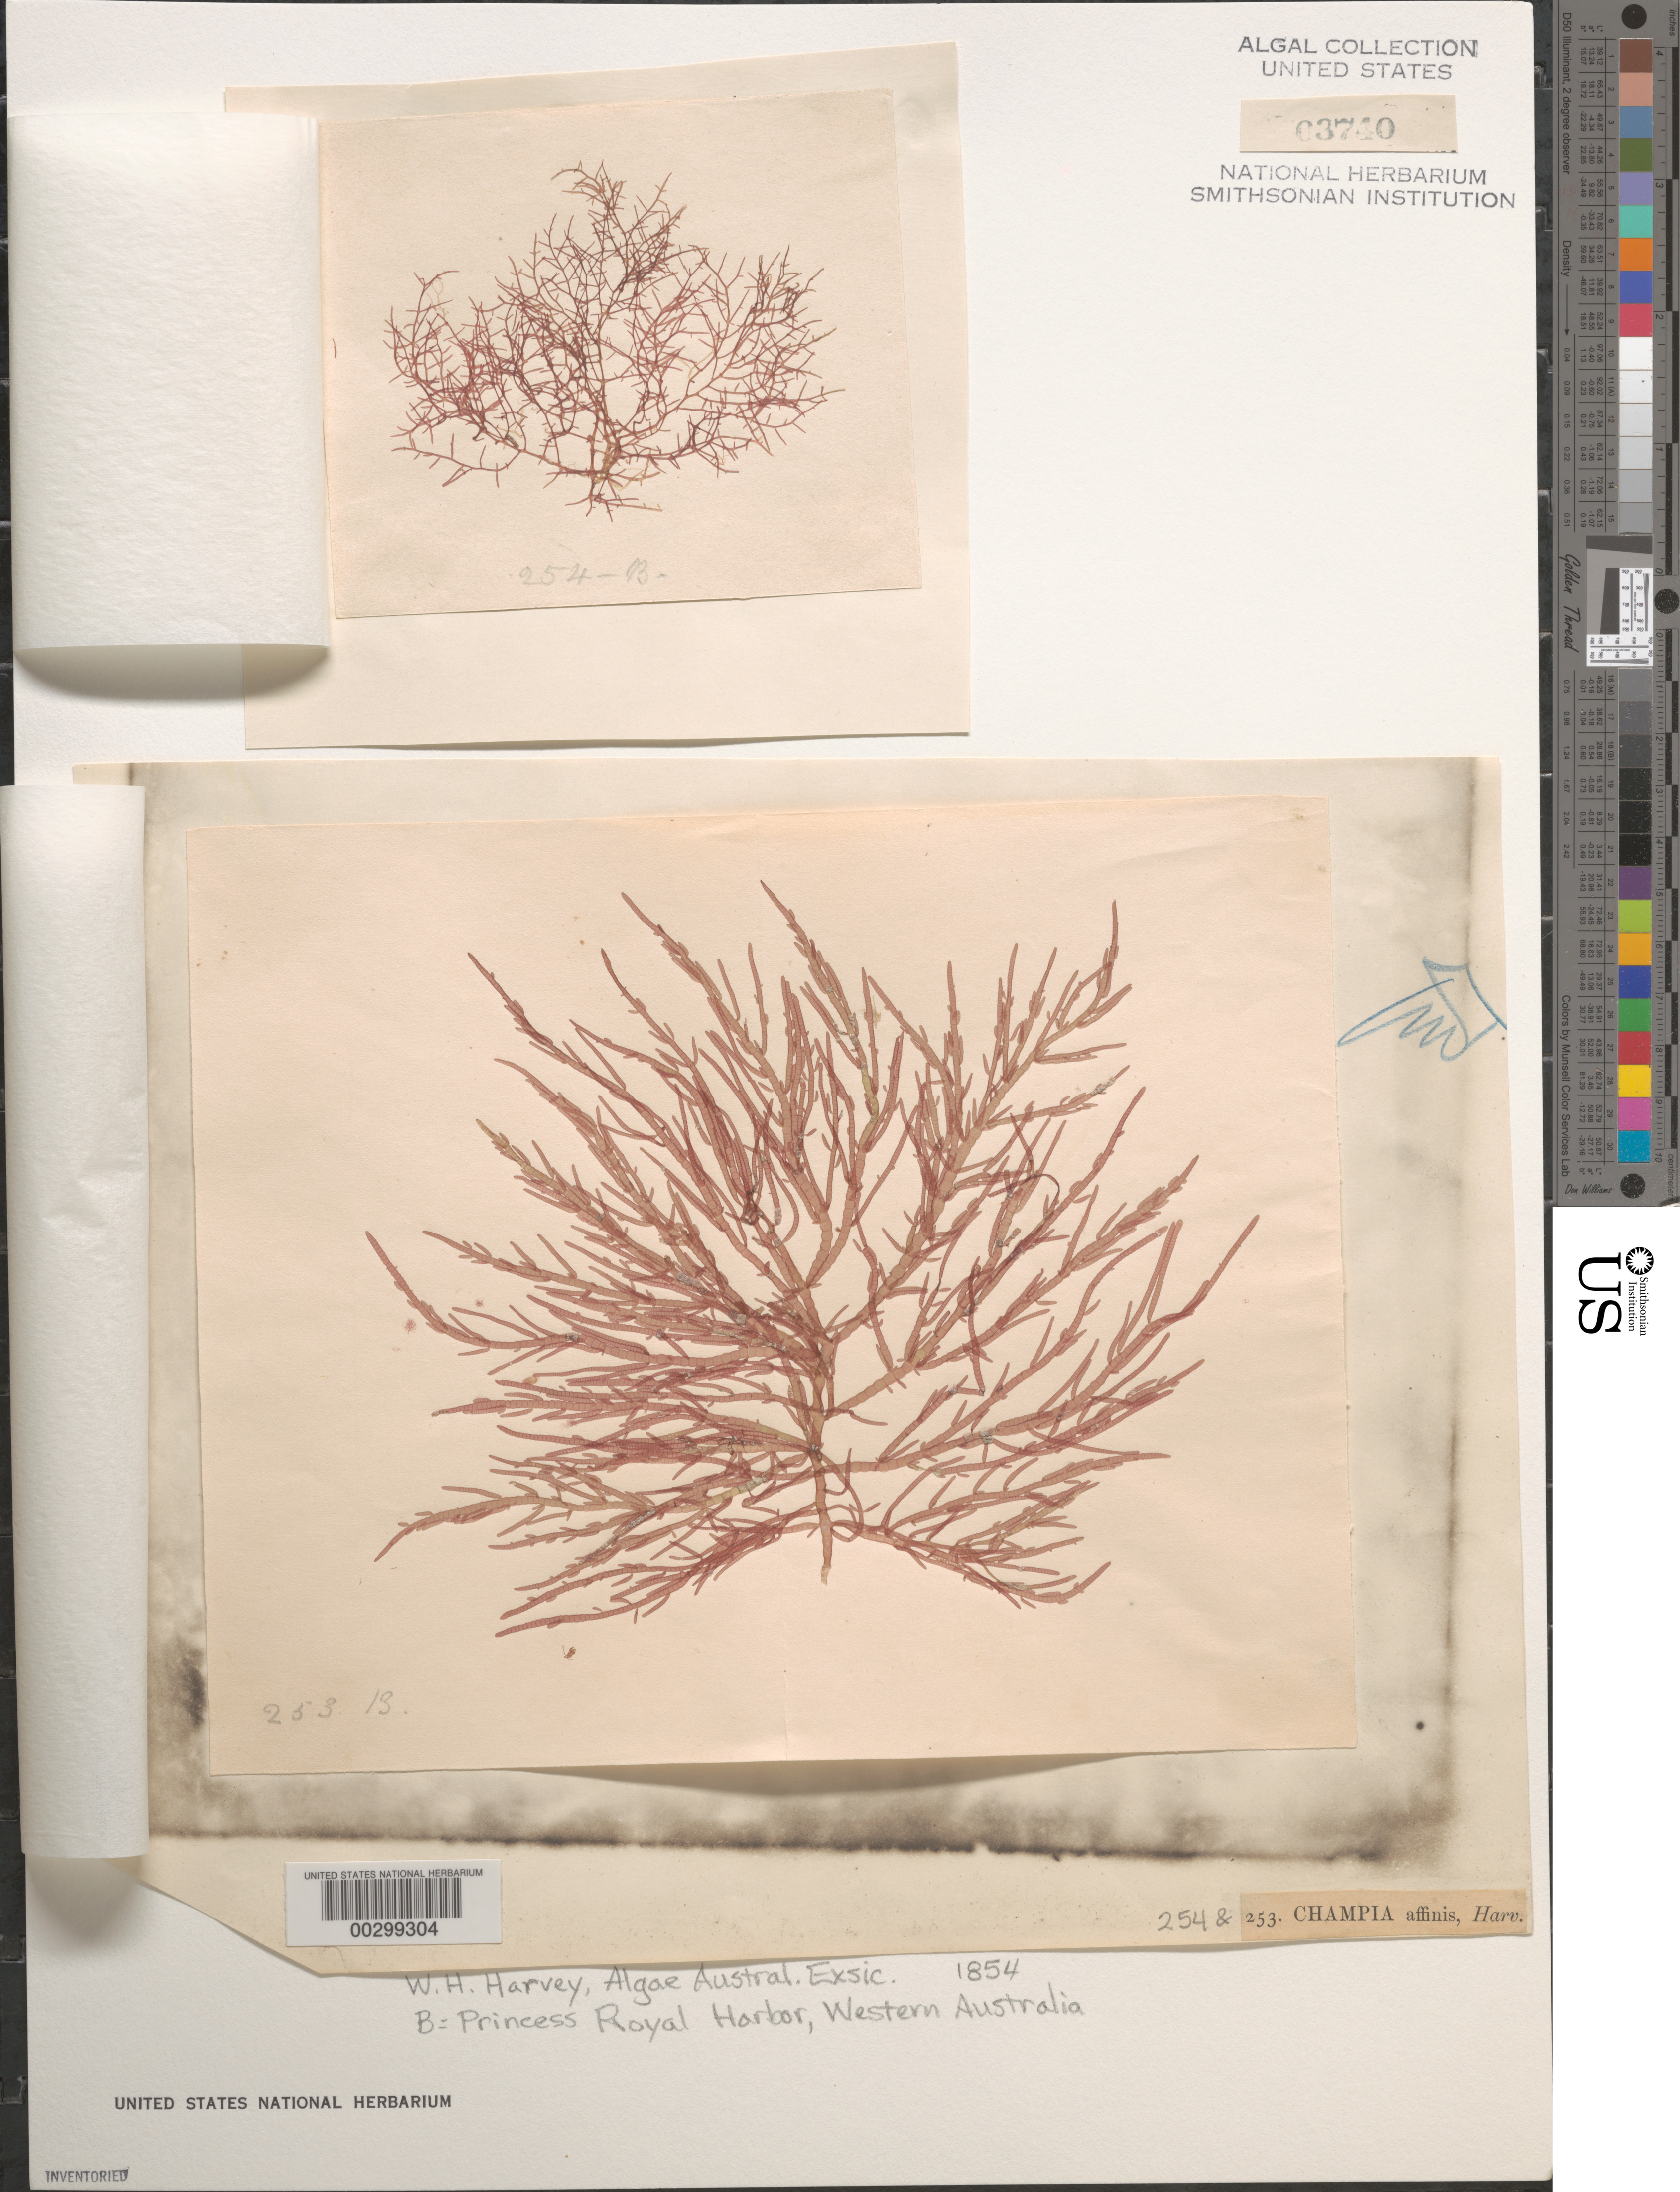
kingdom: Plantae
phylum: Rhodophyta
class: Florideophyceae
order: Rhodymeniales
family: Champiaceae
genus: Champia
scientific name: Champia affinis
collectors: W. Harvey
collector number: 253 & 254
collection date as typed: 1854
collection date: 1854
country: Australia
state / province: Western Australia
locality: Princess Royal Harbor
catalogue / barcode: US 3740